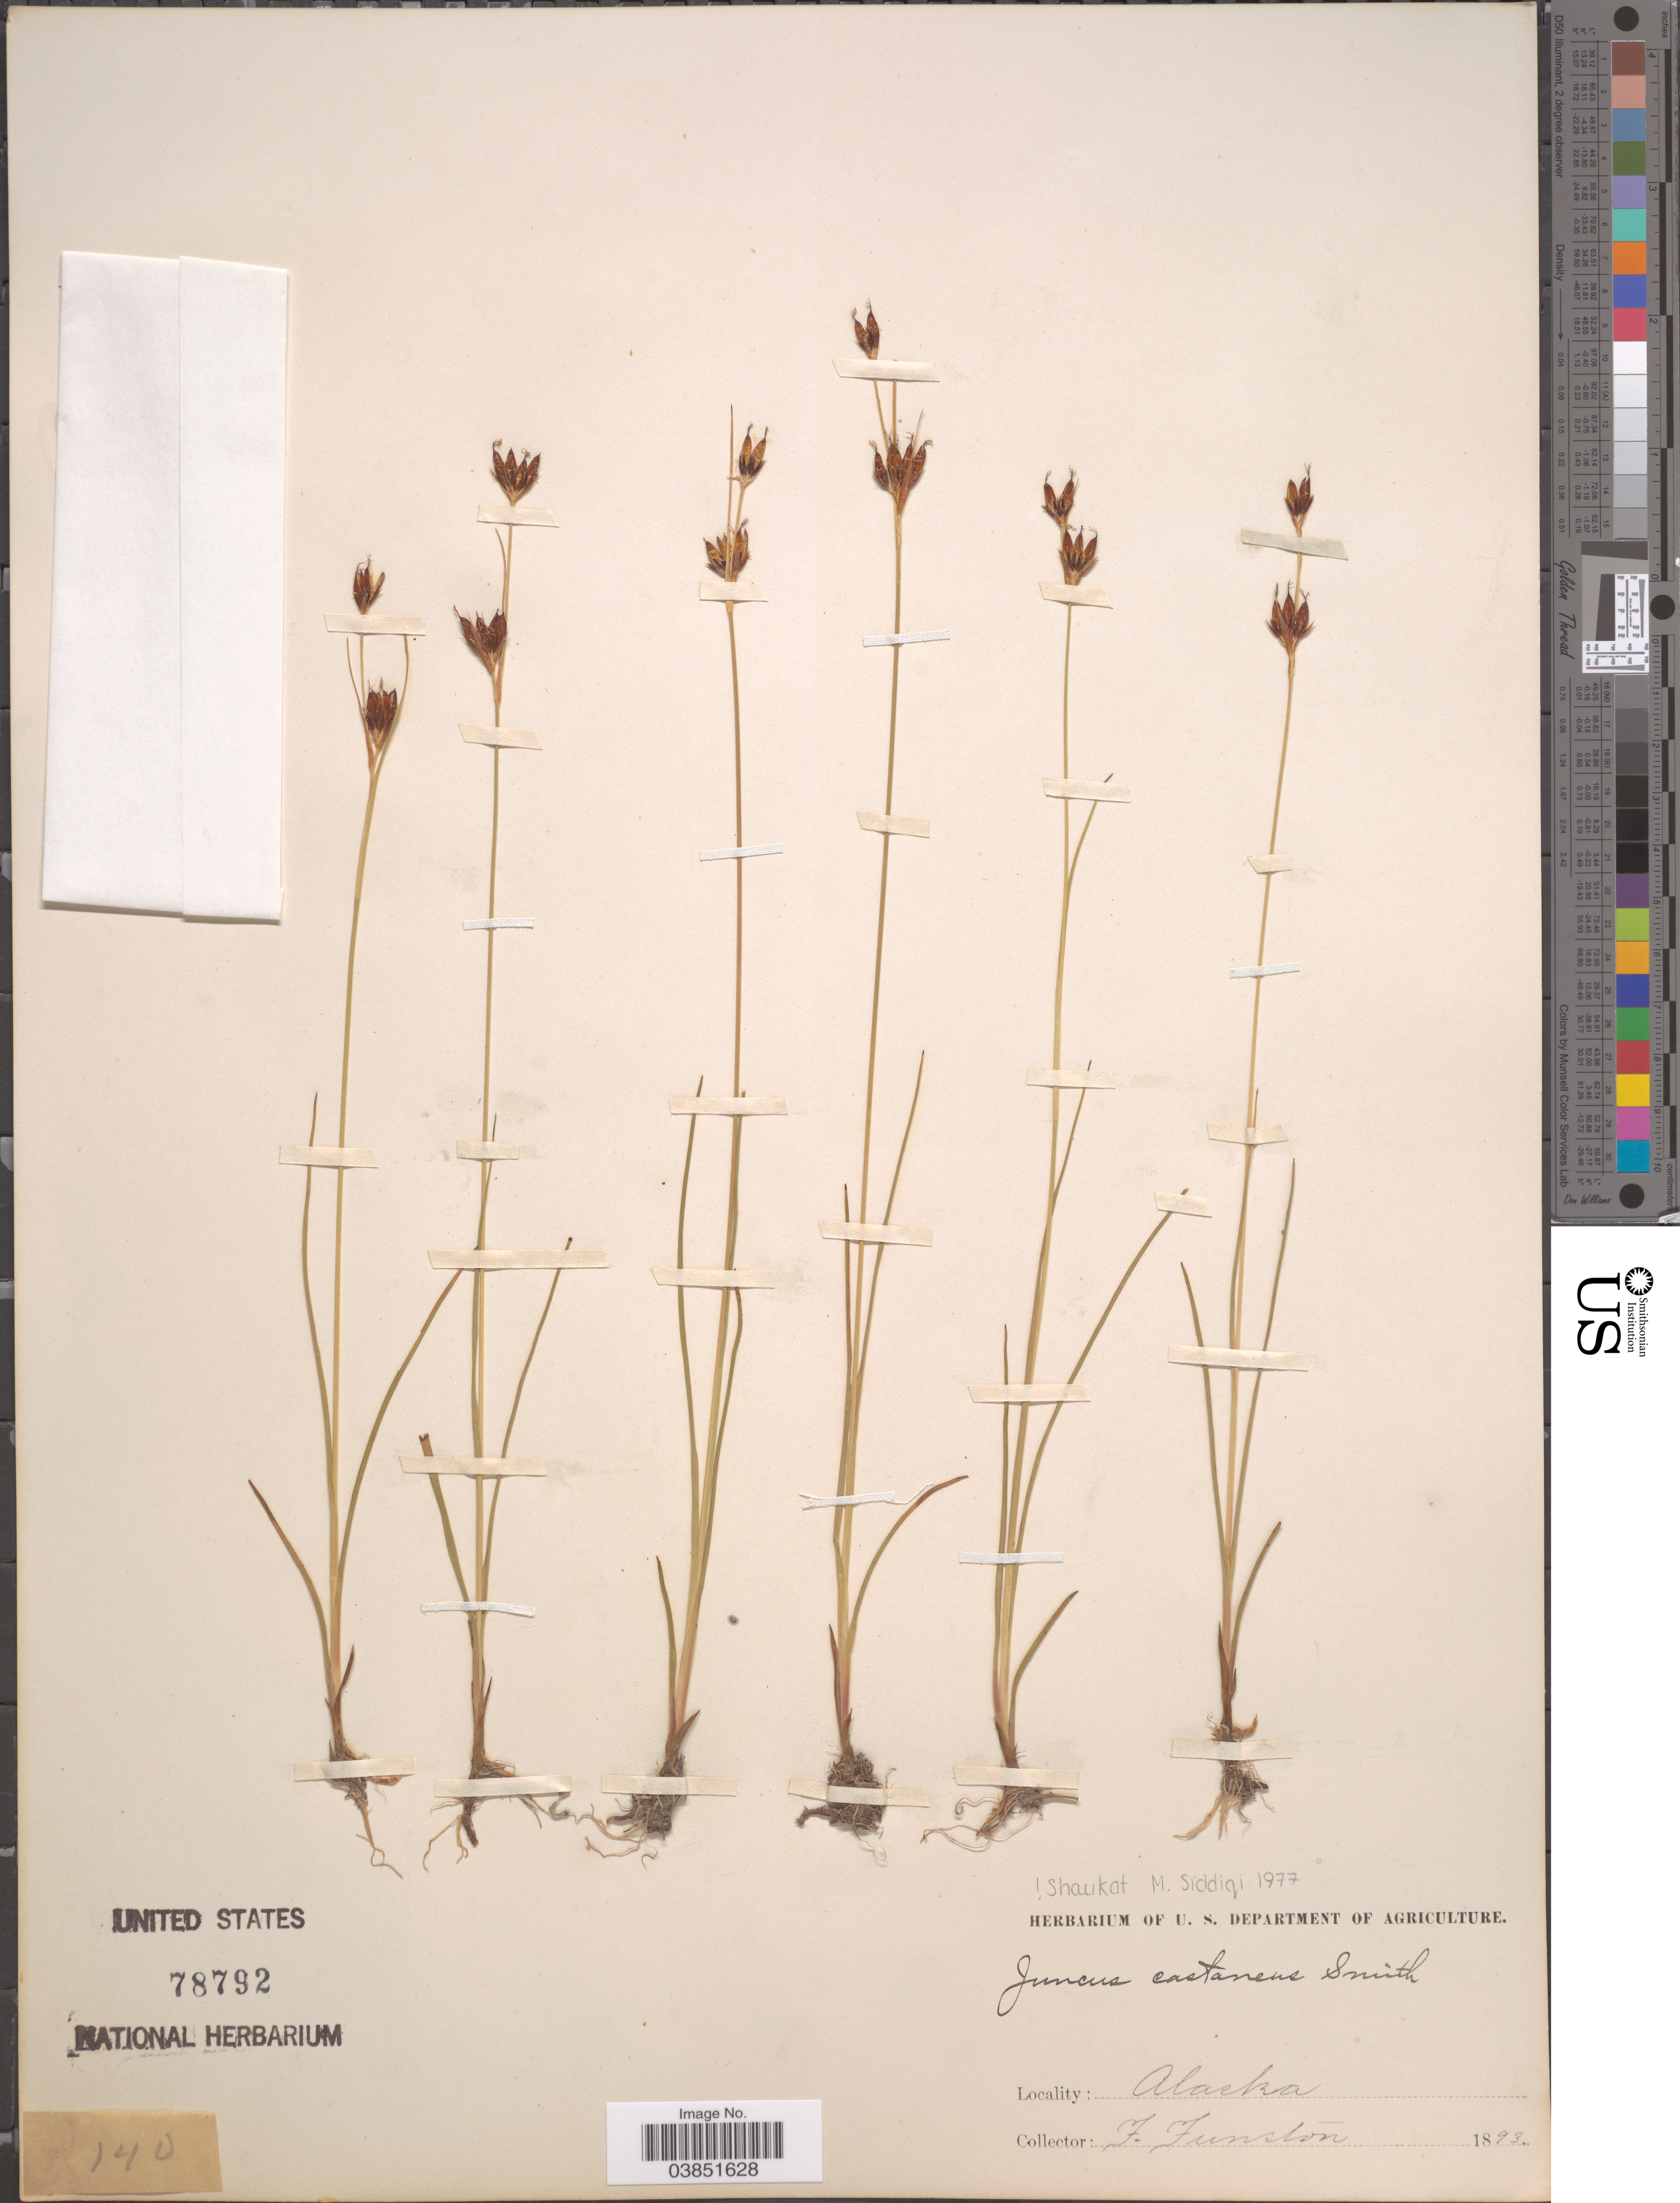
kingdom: Plantae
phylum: Tracheophyta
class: Liliopsida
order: Poales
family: Juncaceae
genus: Juncus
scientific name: Juncus castaneus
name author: Sm.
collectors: F. Funston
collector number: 140 ?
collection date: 1893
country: United States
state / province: Alaska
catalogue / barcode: US 78792